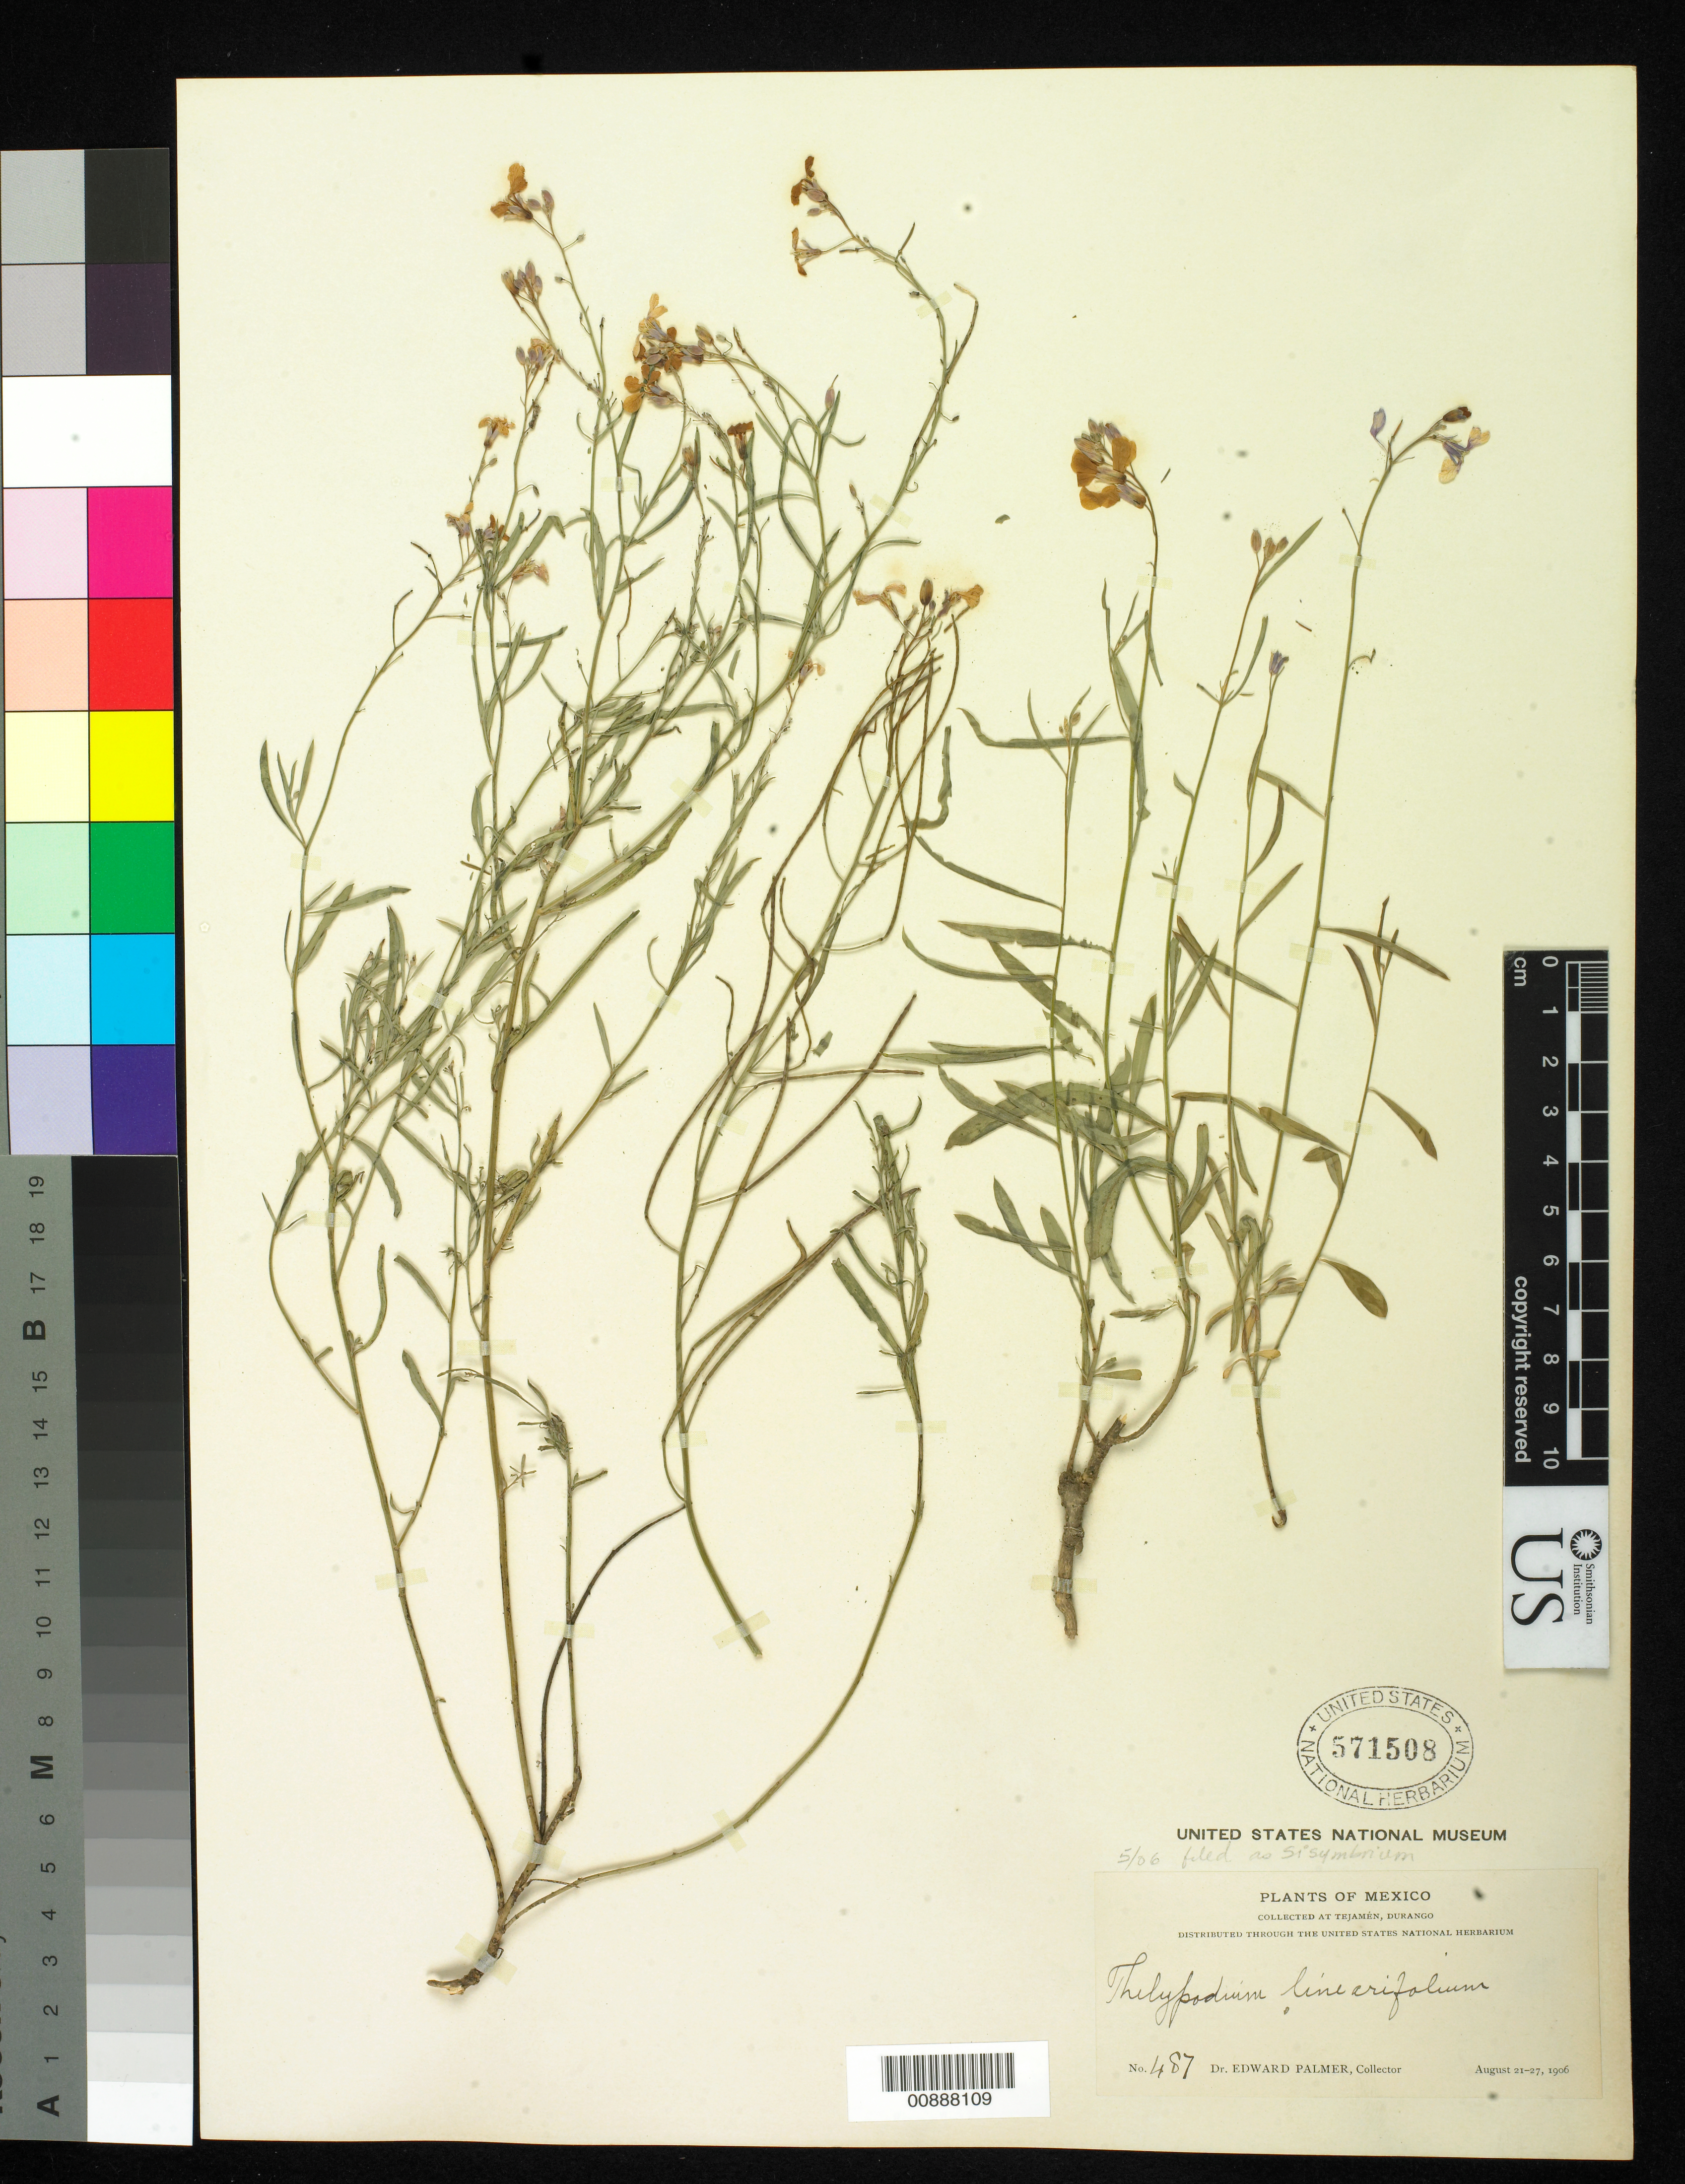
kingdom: Plantae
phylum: Tracheophyta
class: Magnoliopsida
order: Brassicales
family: Brassicaceae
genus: Sisymbrium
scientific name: Sisymbrium linearifolium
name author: (A. Gray) Payson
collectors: E. Palmer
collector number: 487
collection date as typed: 21 Aug 1906 to 27 Aug 1906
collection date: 1906-08-21/1906-08-27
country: Mexico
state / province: Durango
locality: Tejamén, Durango.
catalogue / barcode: US 571508